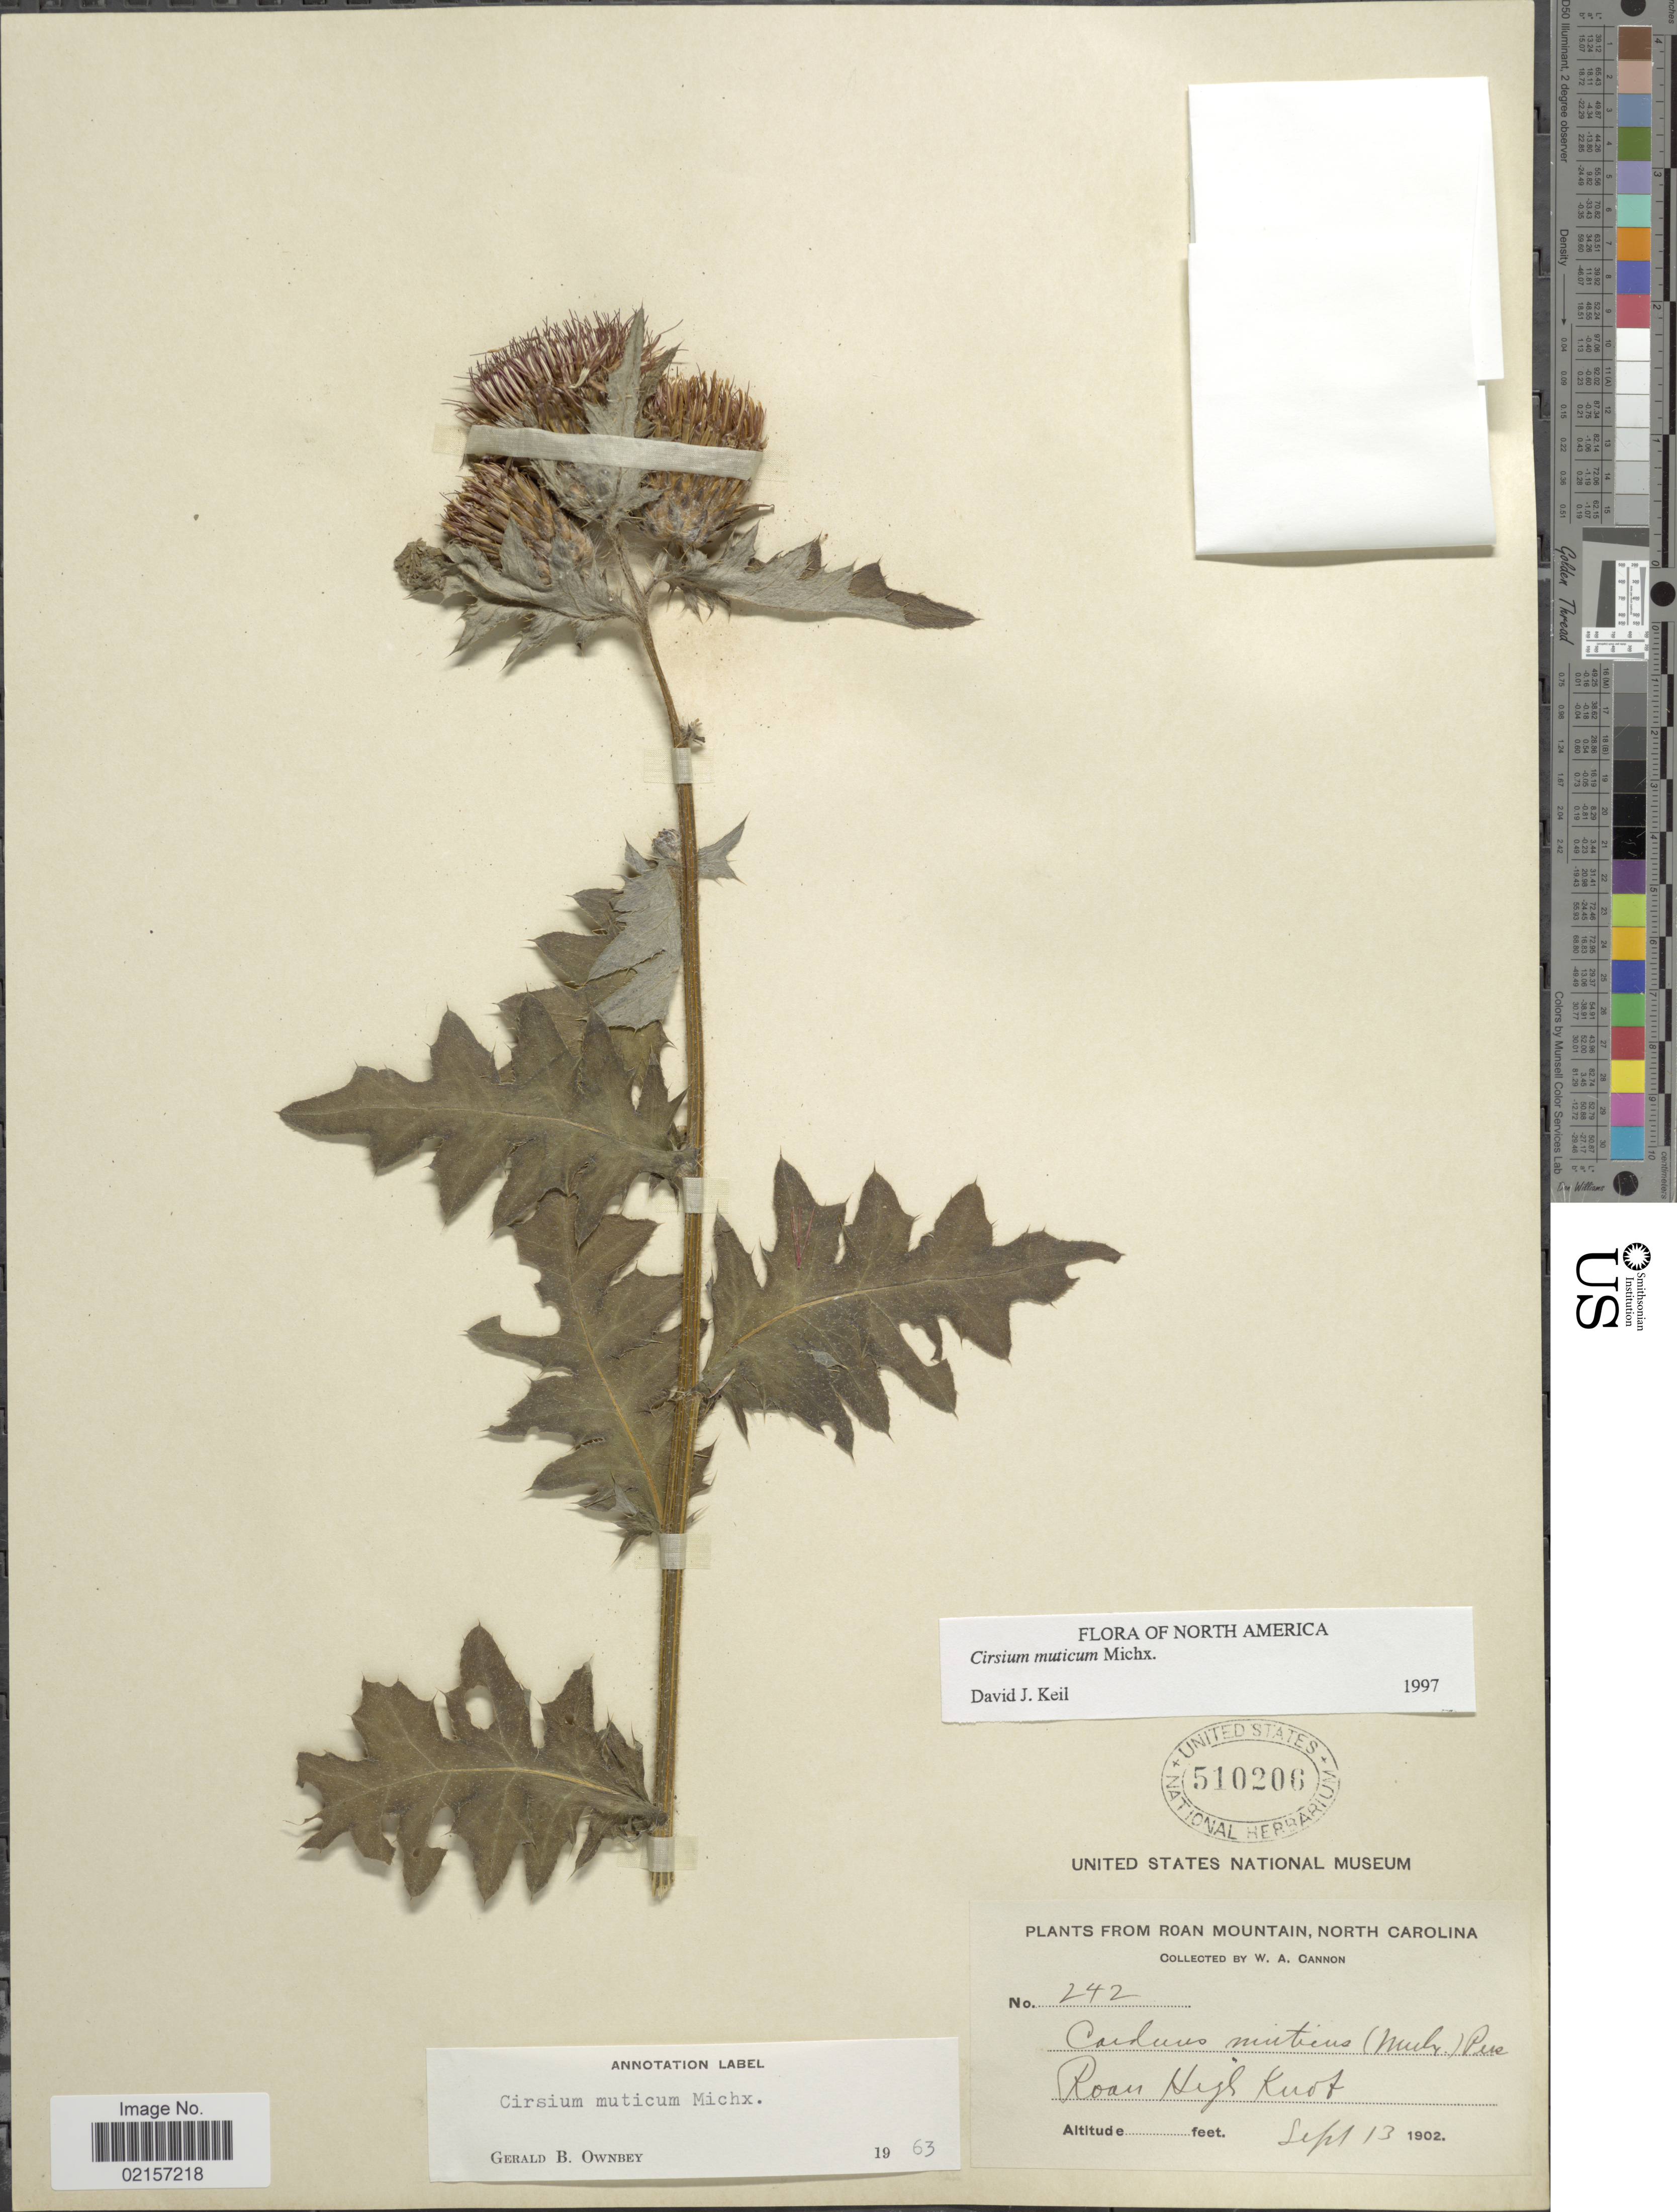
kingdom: Plantae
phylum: Tracheophyta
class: Magnoliopsida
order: Asterales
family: Asteraceae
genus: Cirsium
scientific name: Cirsium muticum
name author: Michx.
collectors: W. Cannon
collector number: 242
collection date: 1902-09-13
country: United States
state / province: North Carolina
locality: Roan Mountain, Roan High Knob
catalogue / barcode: US 510206